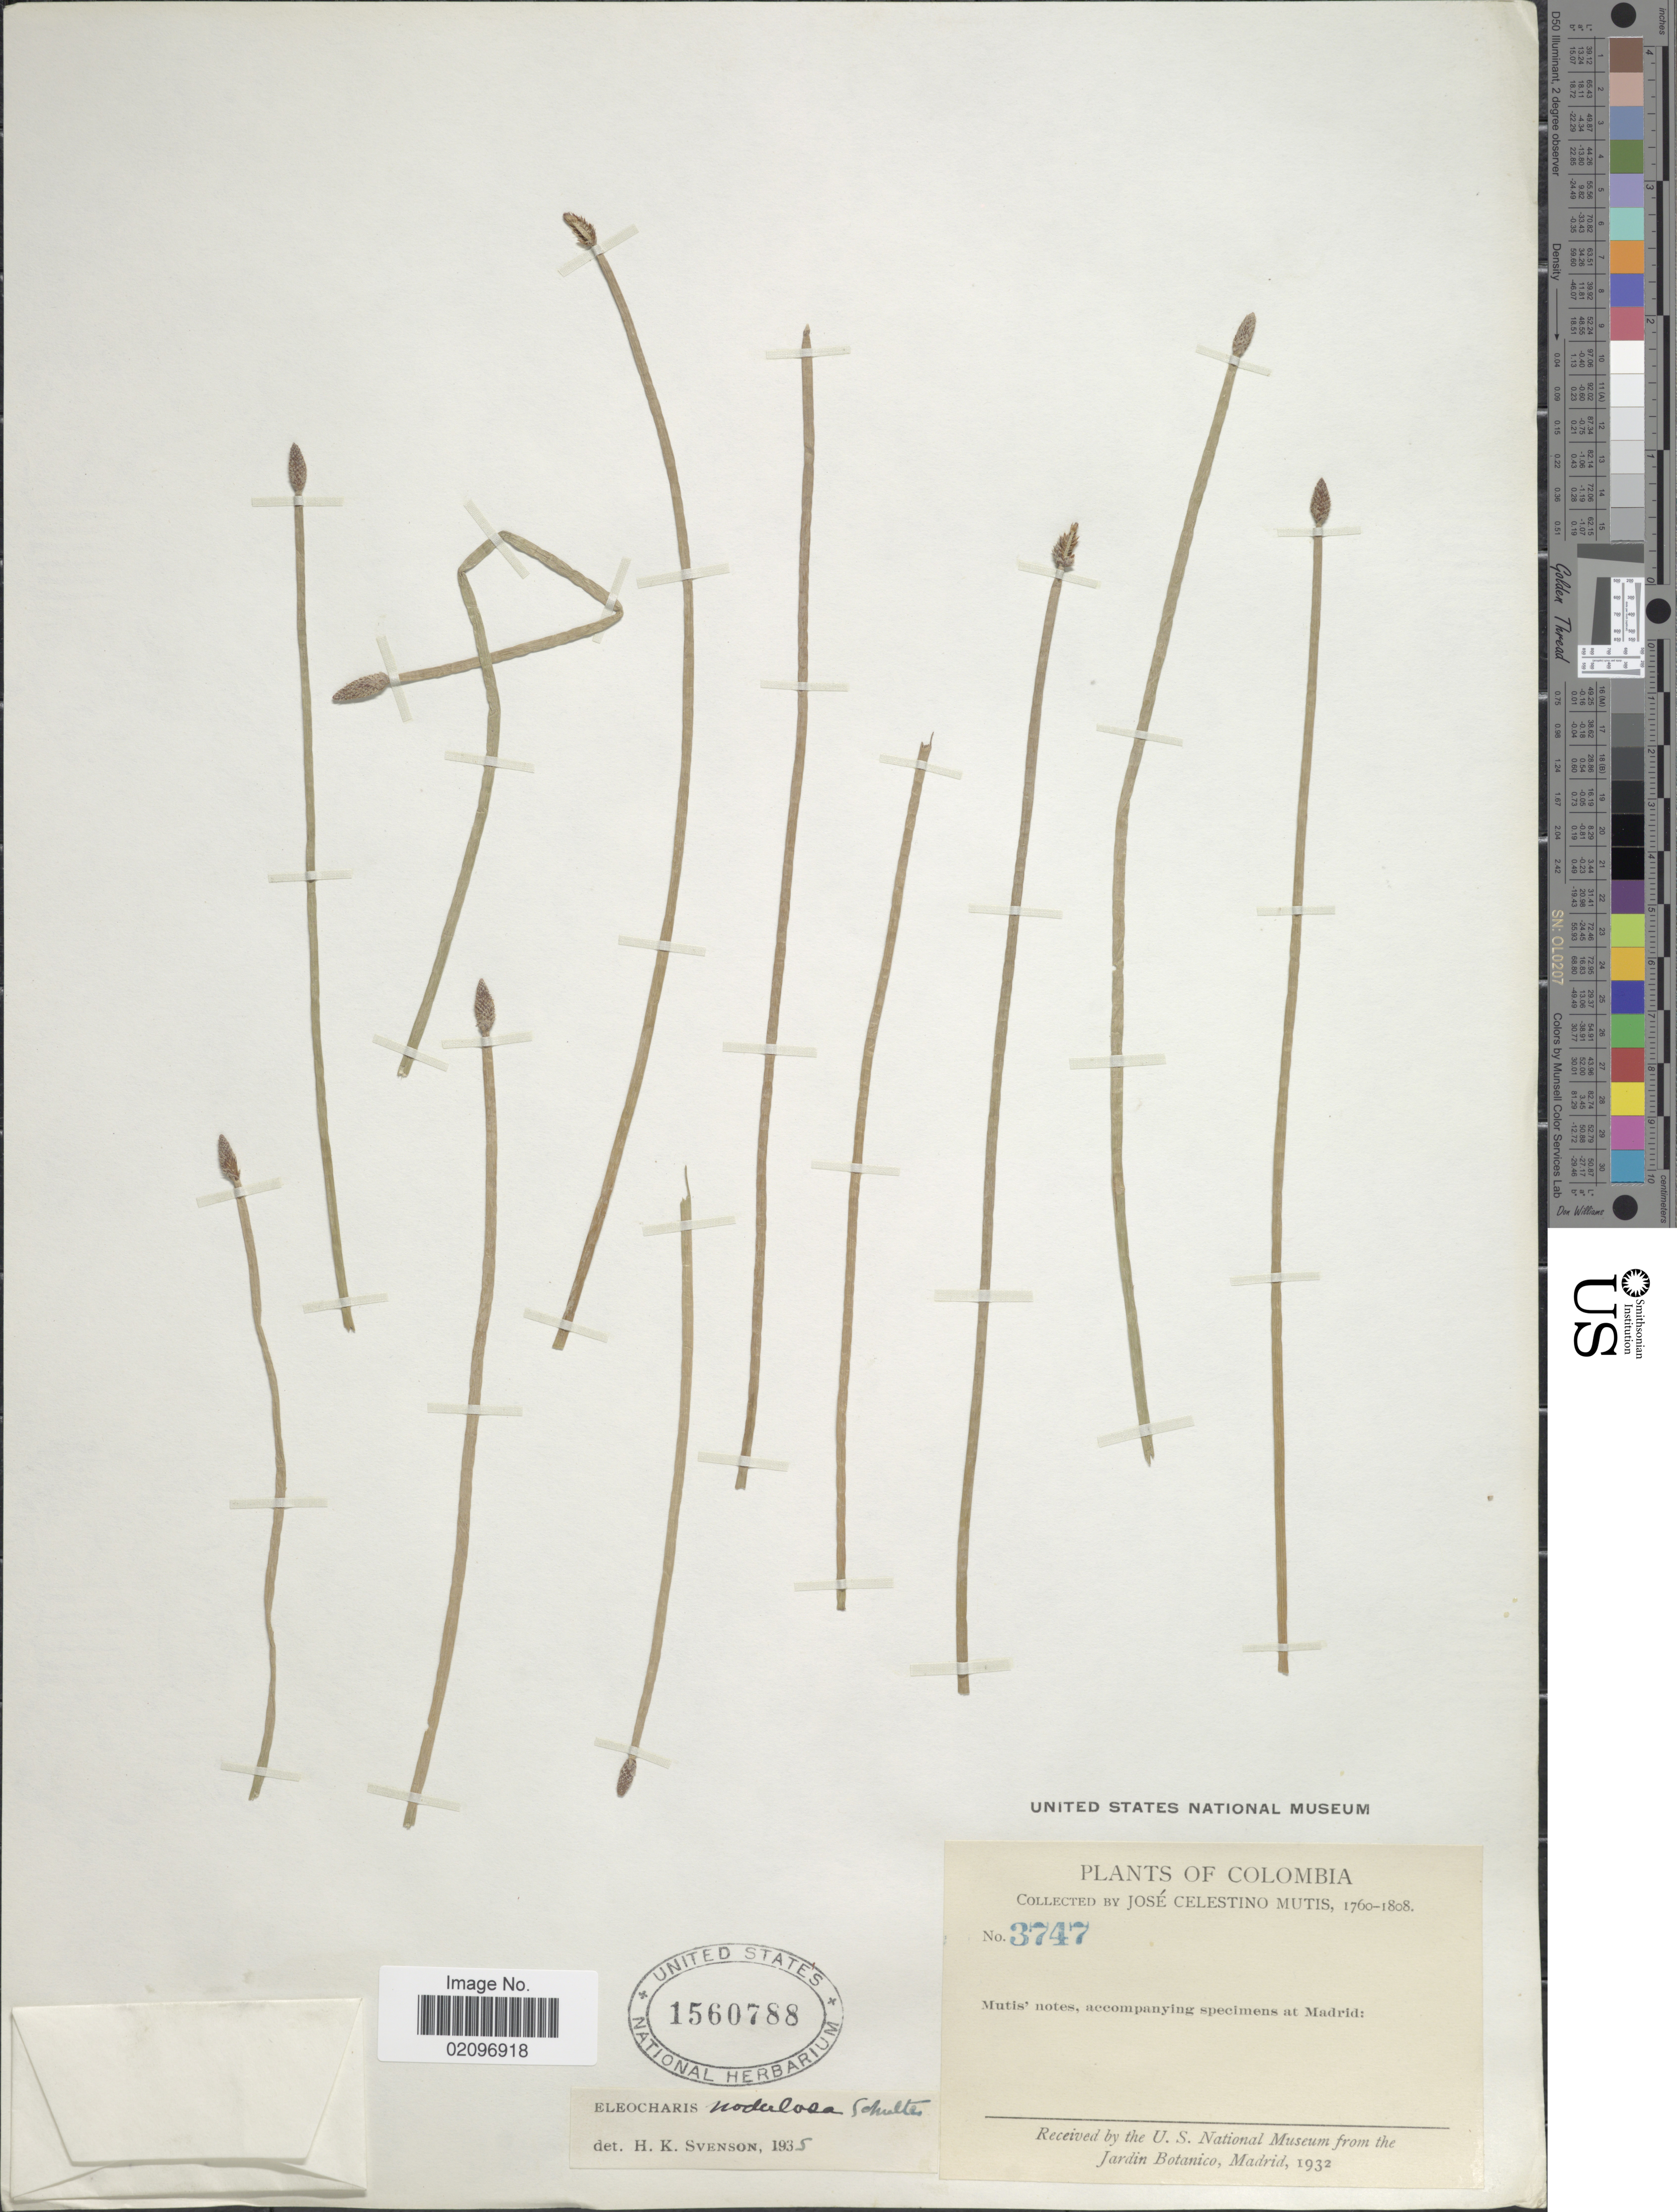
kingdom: Plantae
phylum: Tracheophyta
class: Liliopsida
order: Poales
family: Cyperaceae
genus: Eleocharis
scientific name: Eleocharis montana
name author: (Kunth) Roem. & Schult.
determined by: Strong, Mark T., (BOT), Smithsonian Institution - National Museum of Natural History (UNITED STATES)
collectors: J. C. B. Mutis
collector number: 3747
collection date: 1760/1808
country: Colombia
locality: Colombia.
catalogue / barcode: US 1560788